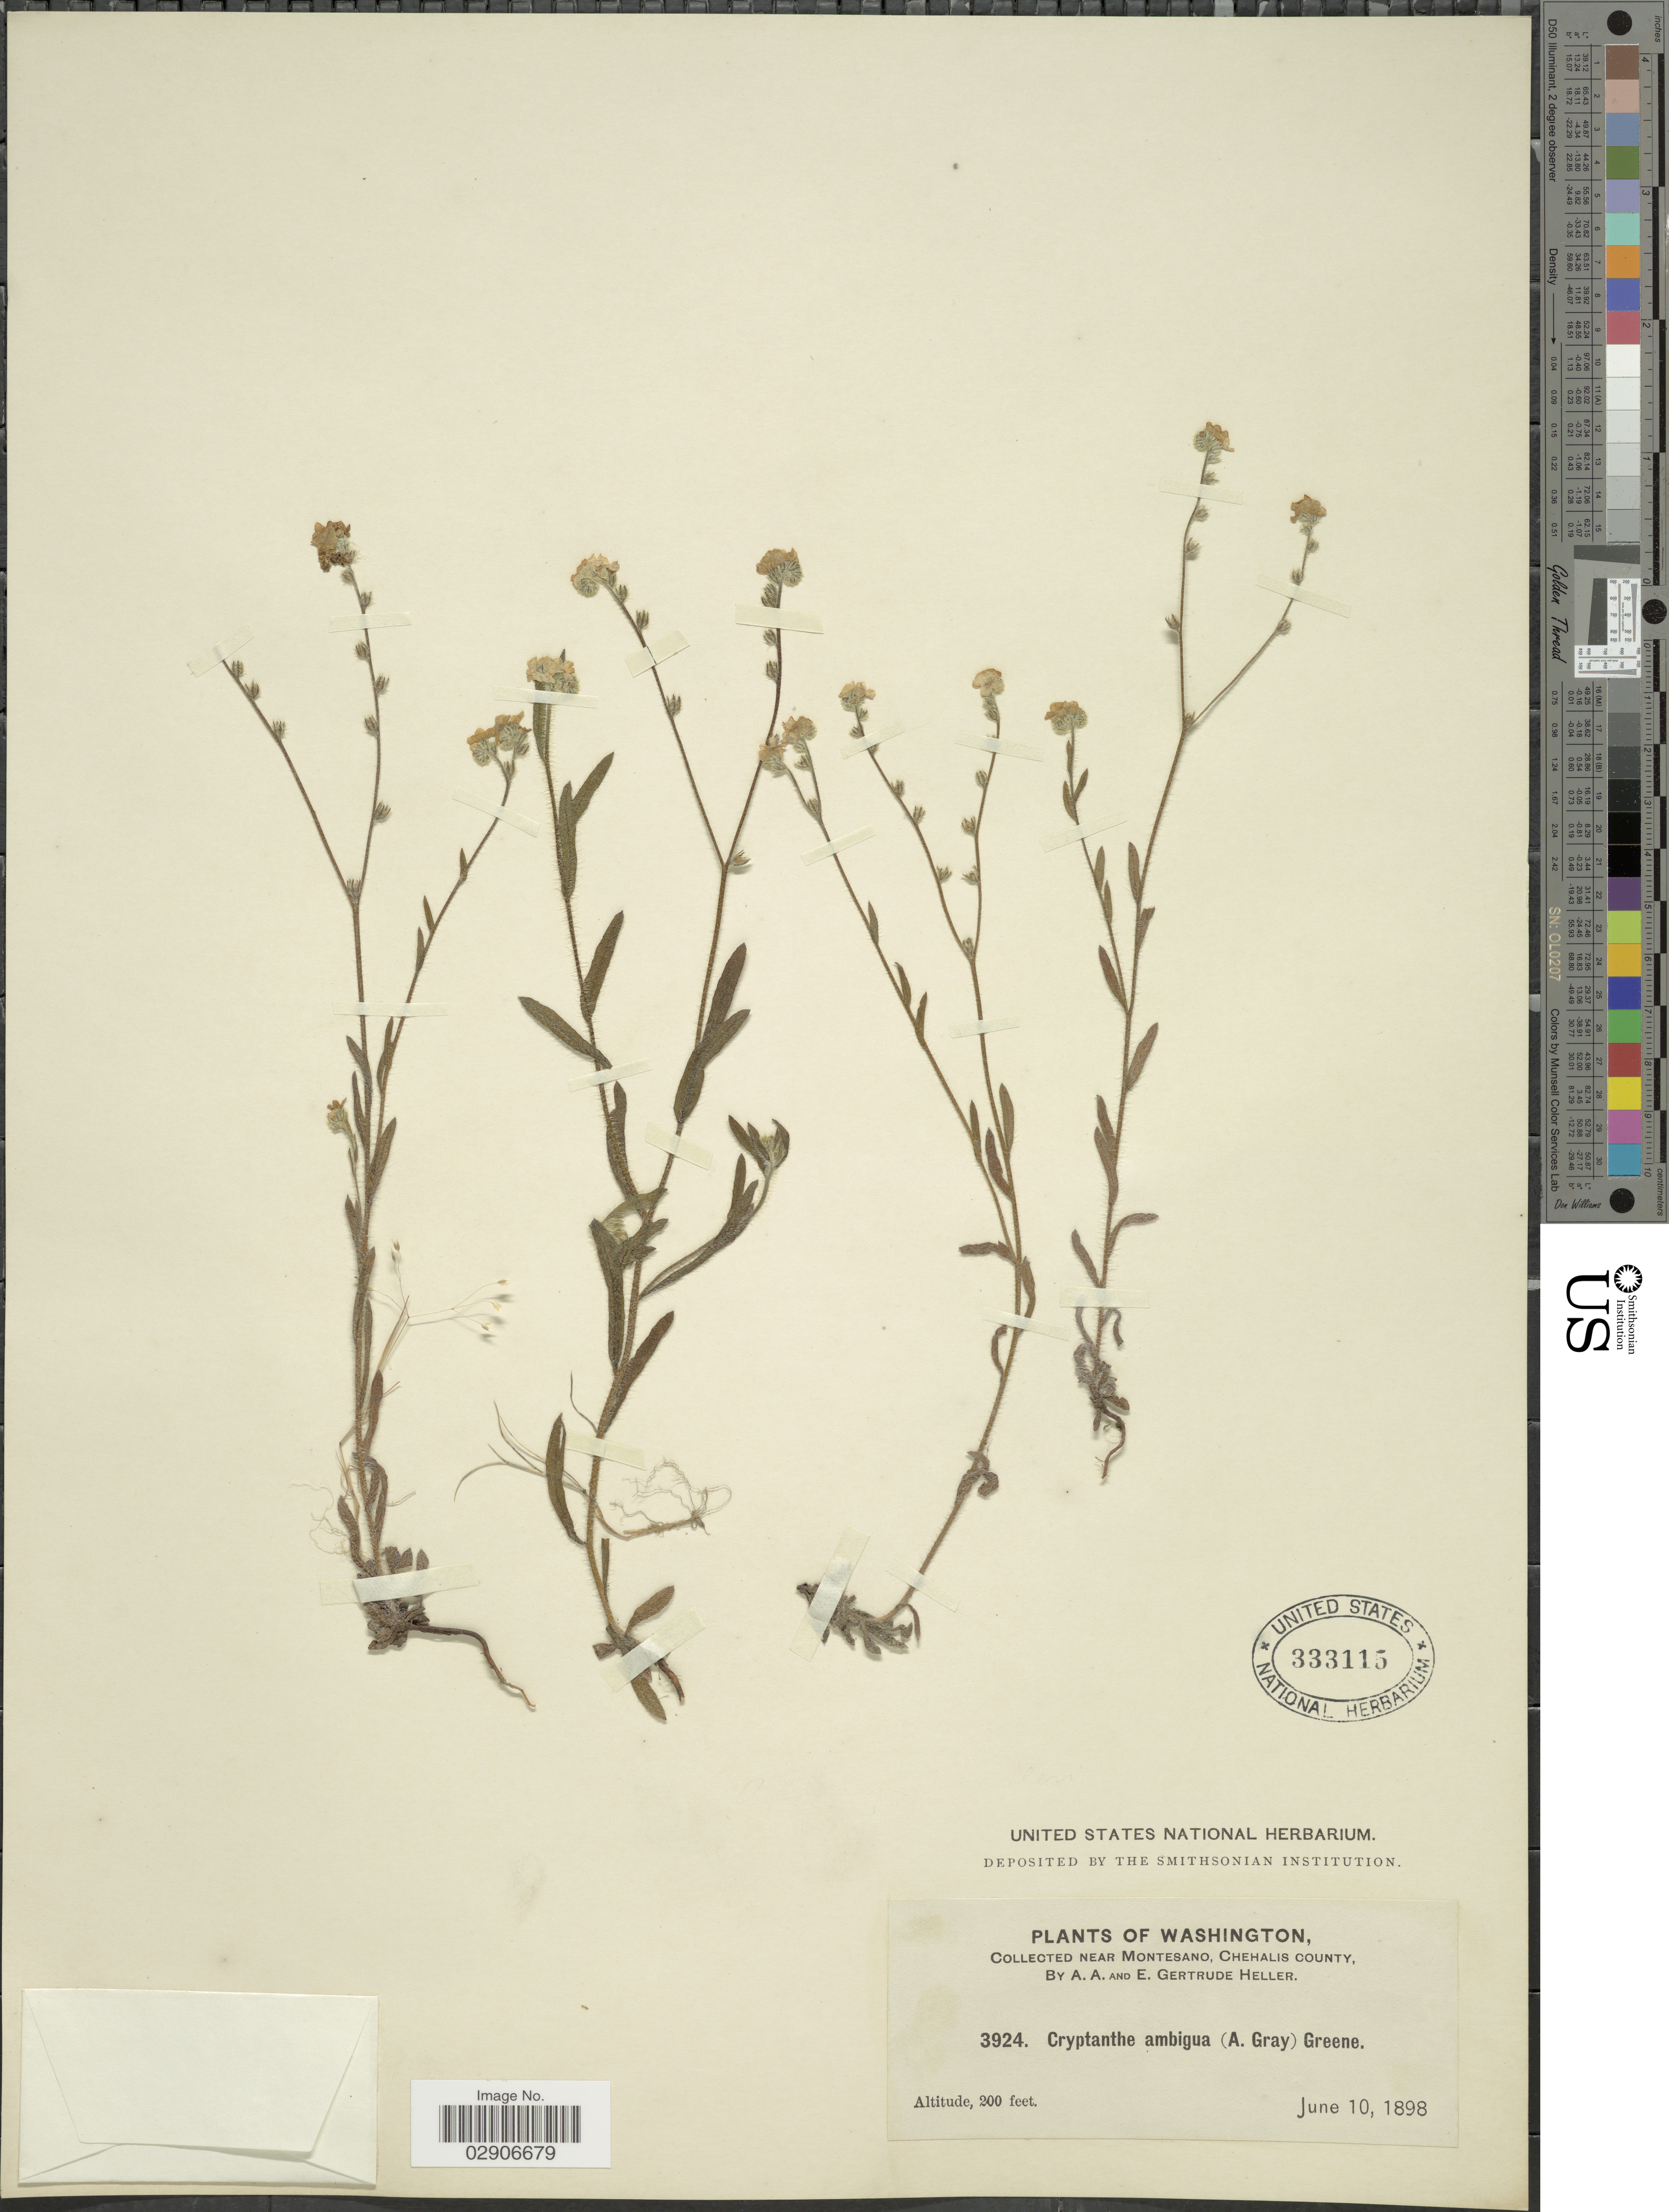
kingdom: Plantae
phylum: Tracheophyta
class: Magnoliopsida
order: Boraginales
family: Boraginaceae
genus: Cryptantha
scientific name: Cryptantha ambigua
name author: (A. Gray) Greene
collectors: A. A. Heller & E. G. Heller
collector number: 3924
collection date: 1898-06-10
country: United States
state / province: Washington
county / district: Grays Harbor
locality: Near Montesano Washington.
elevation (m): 61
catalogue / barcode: US 333115